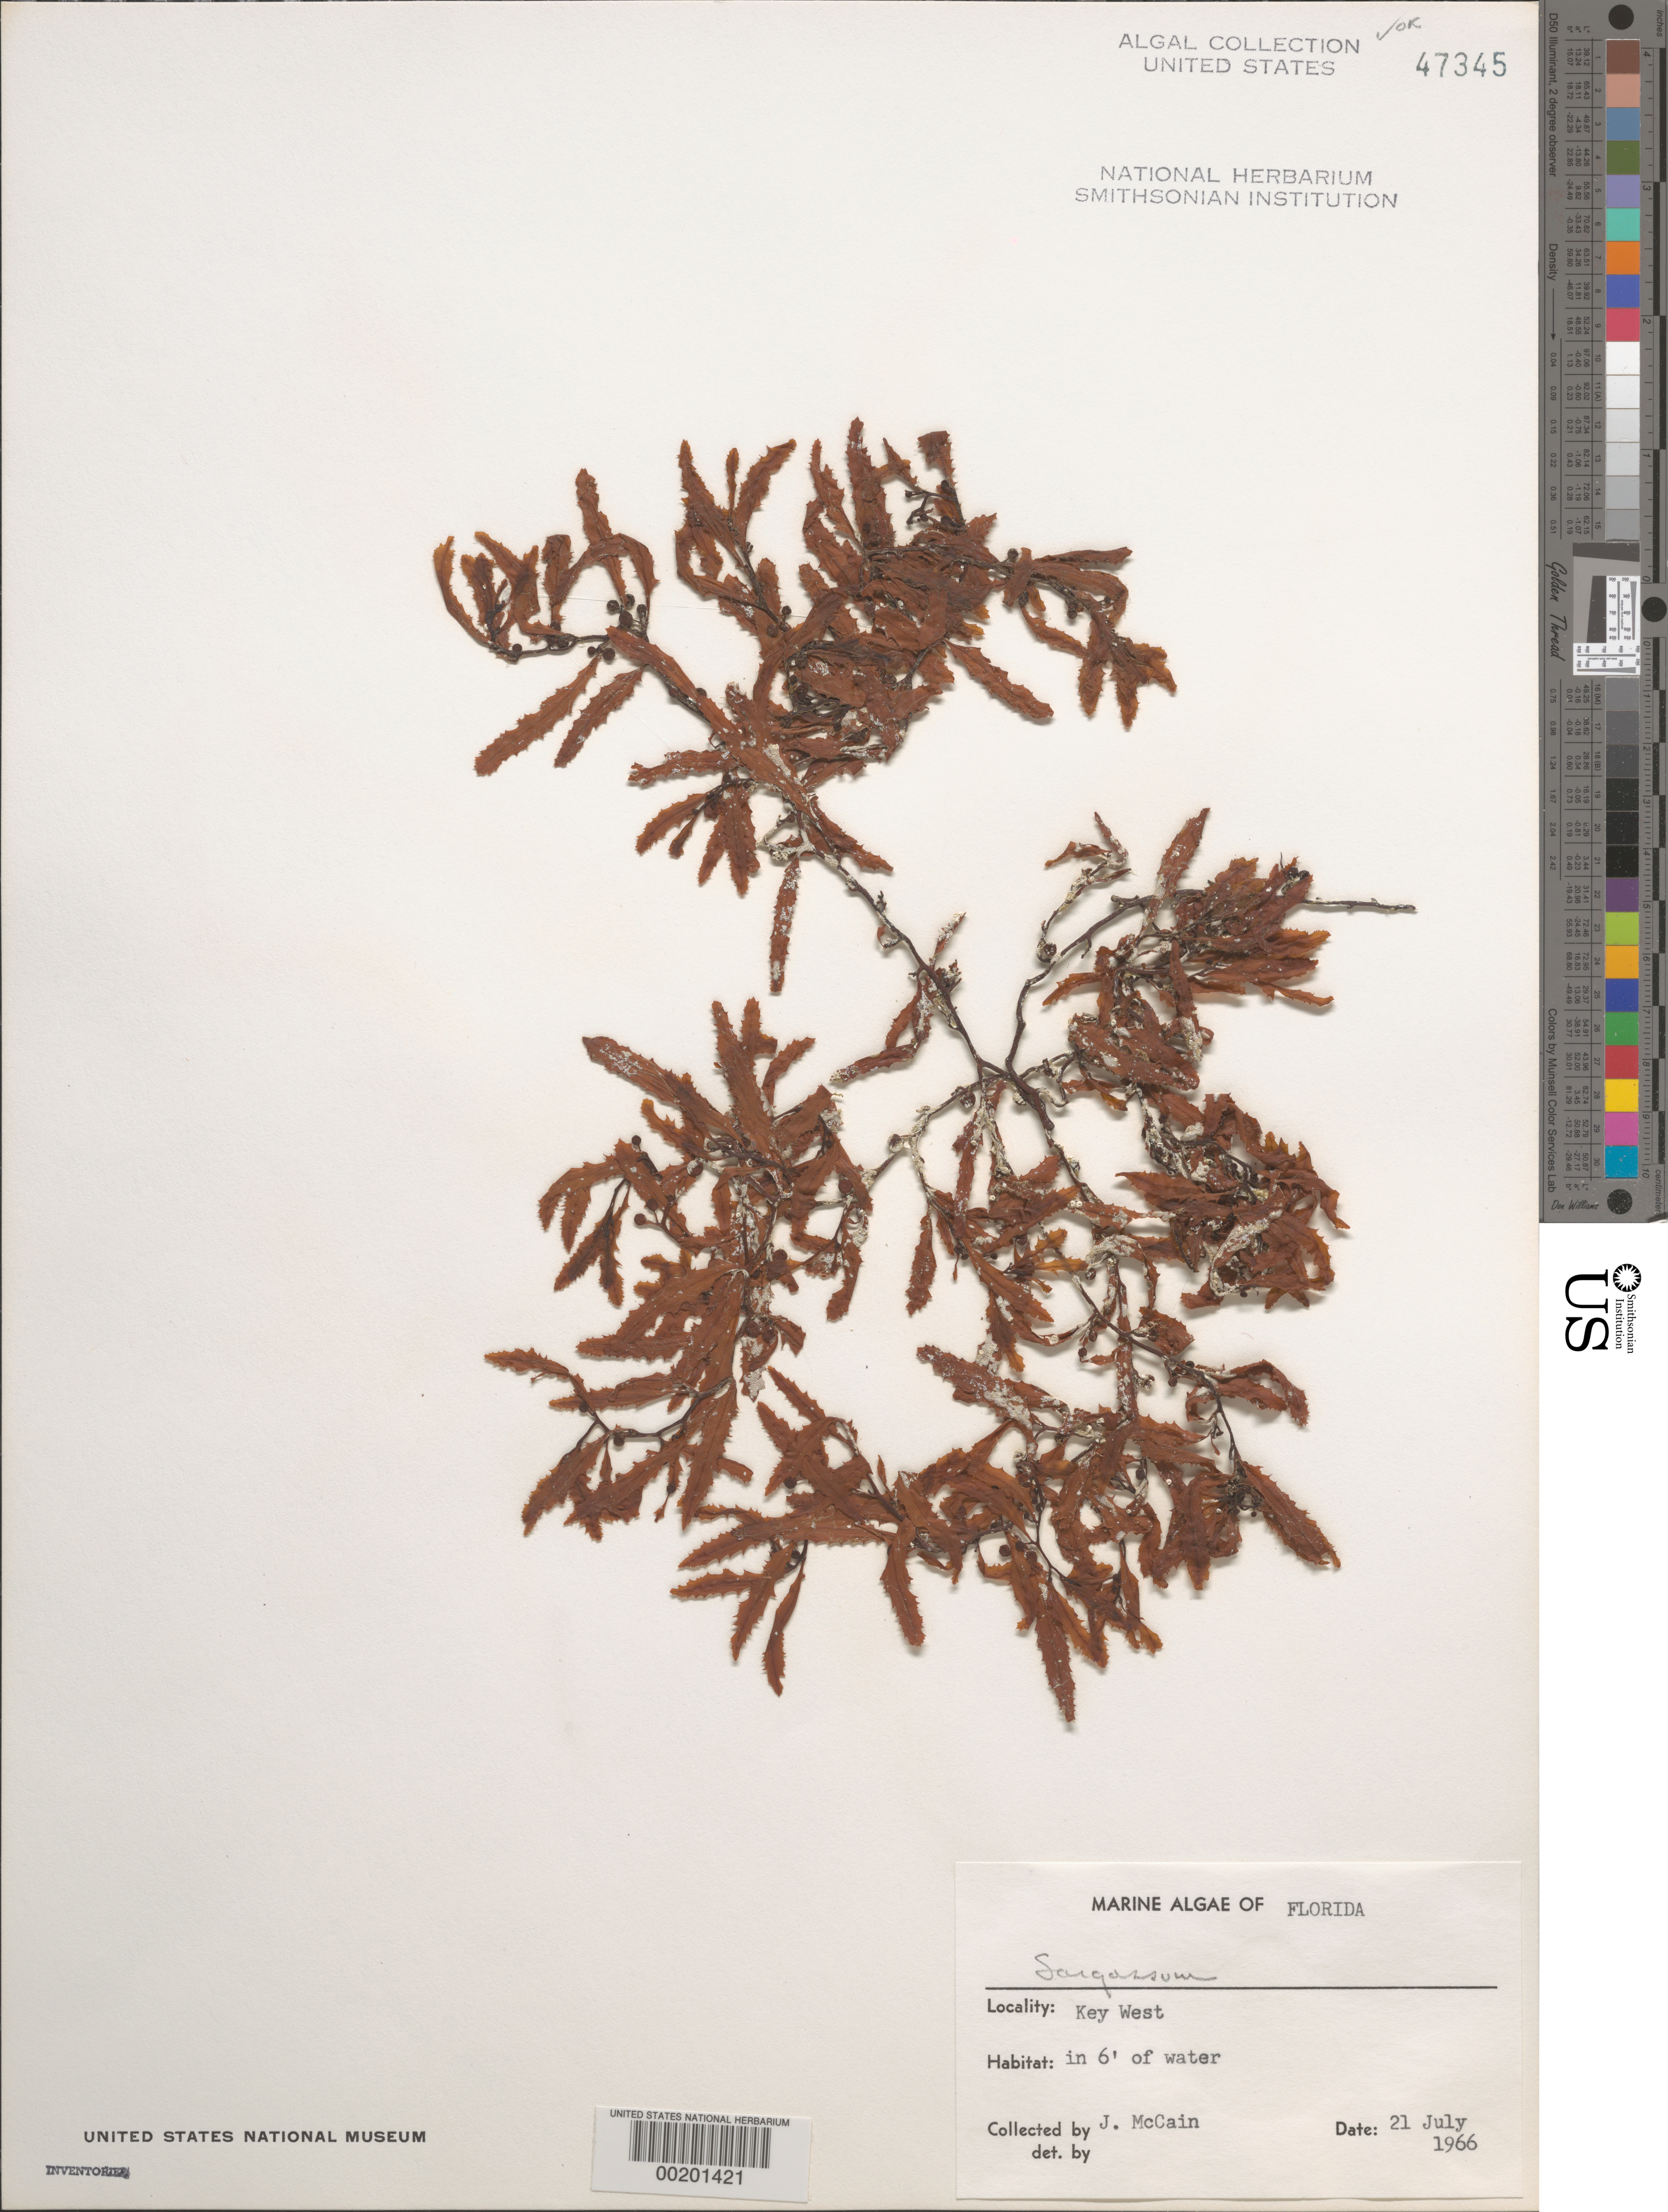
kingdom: Chromista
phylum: Ochrophyta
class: Phaeophyceae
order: Fucales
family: Sargassaceae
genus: Sargassum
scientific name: Sargassum sp.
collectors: J. Mccain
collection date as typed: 21 Jul 1966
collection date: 1966-07-21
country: United States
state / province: Florida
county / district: Monroe County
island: Key West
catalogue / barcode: US 47345